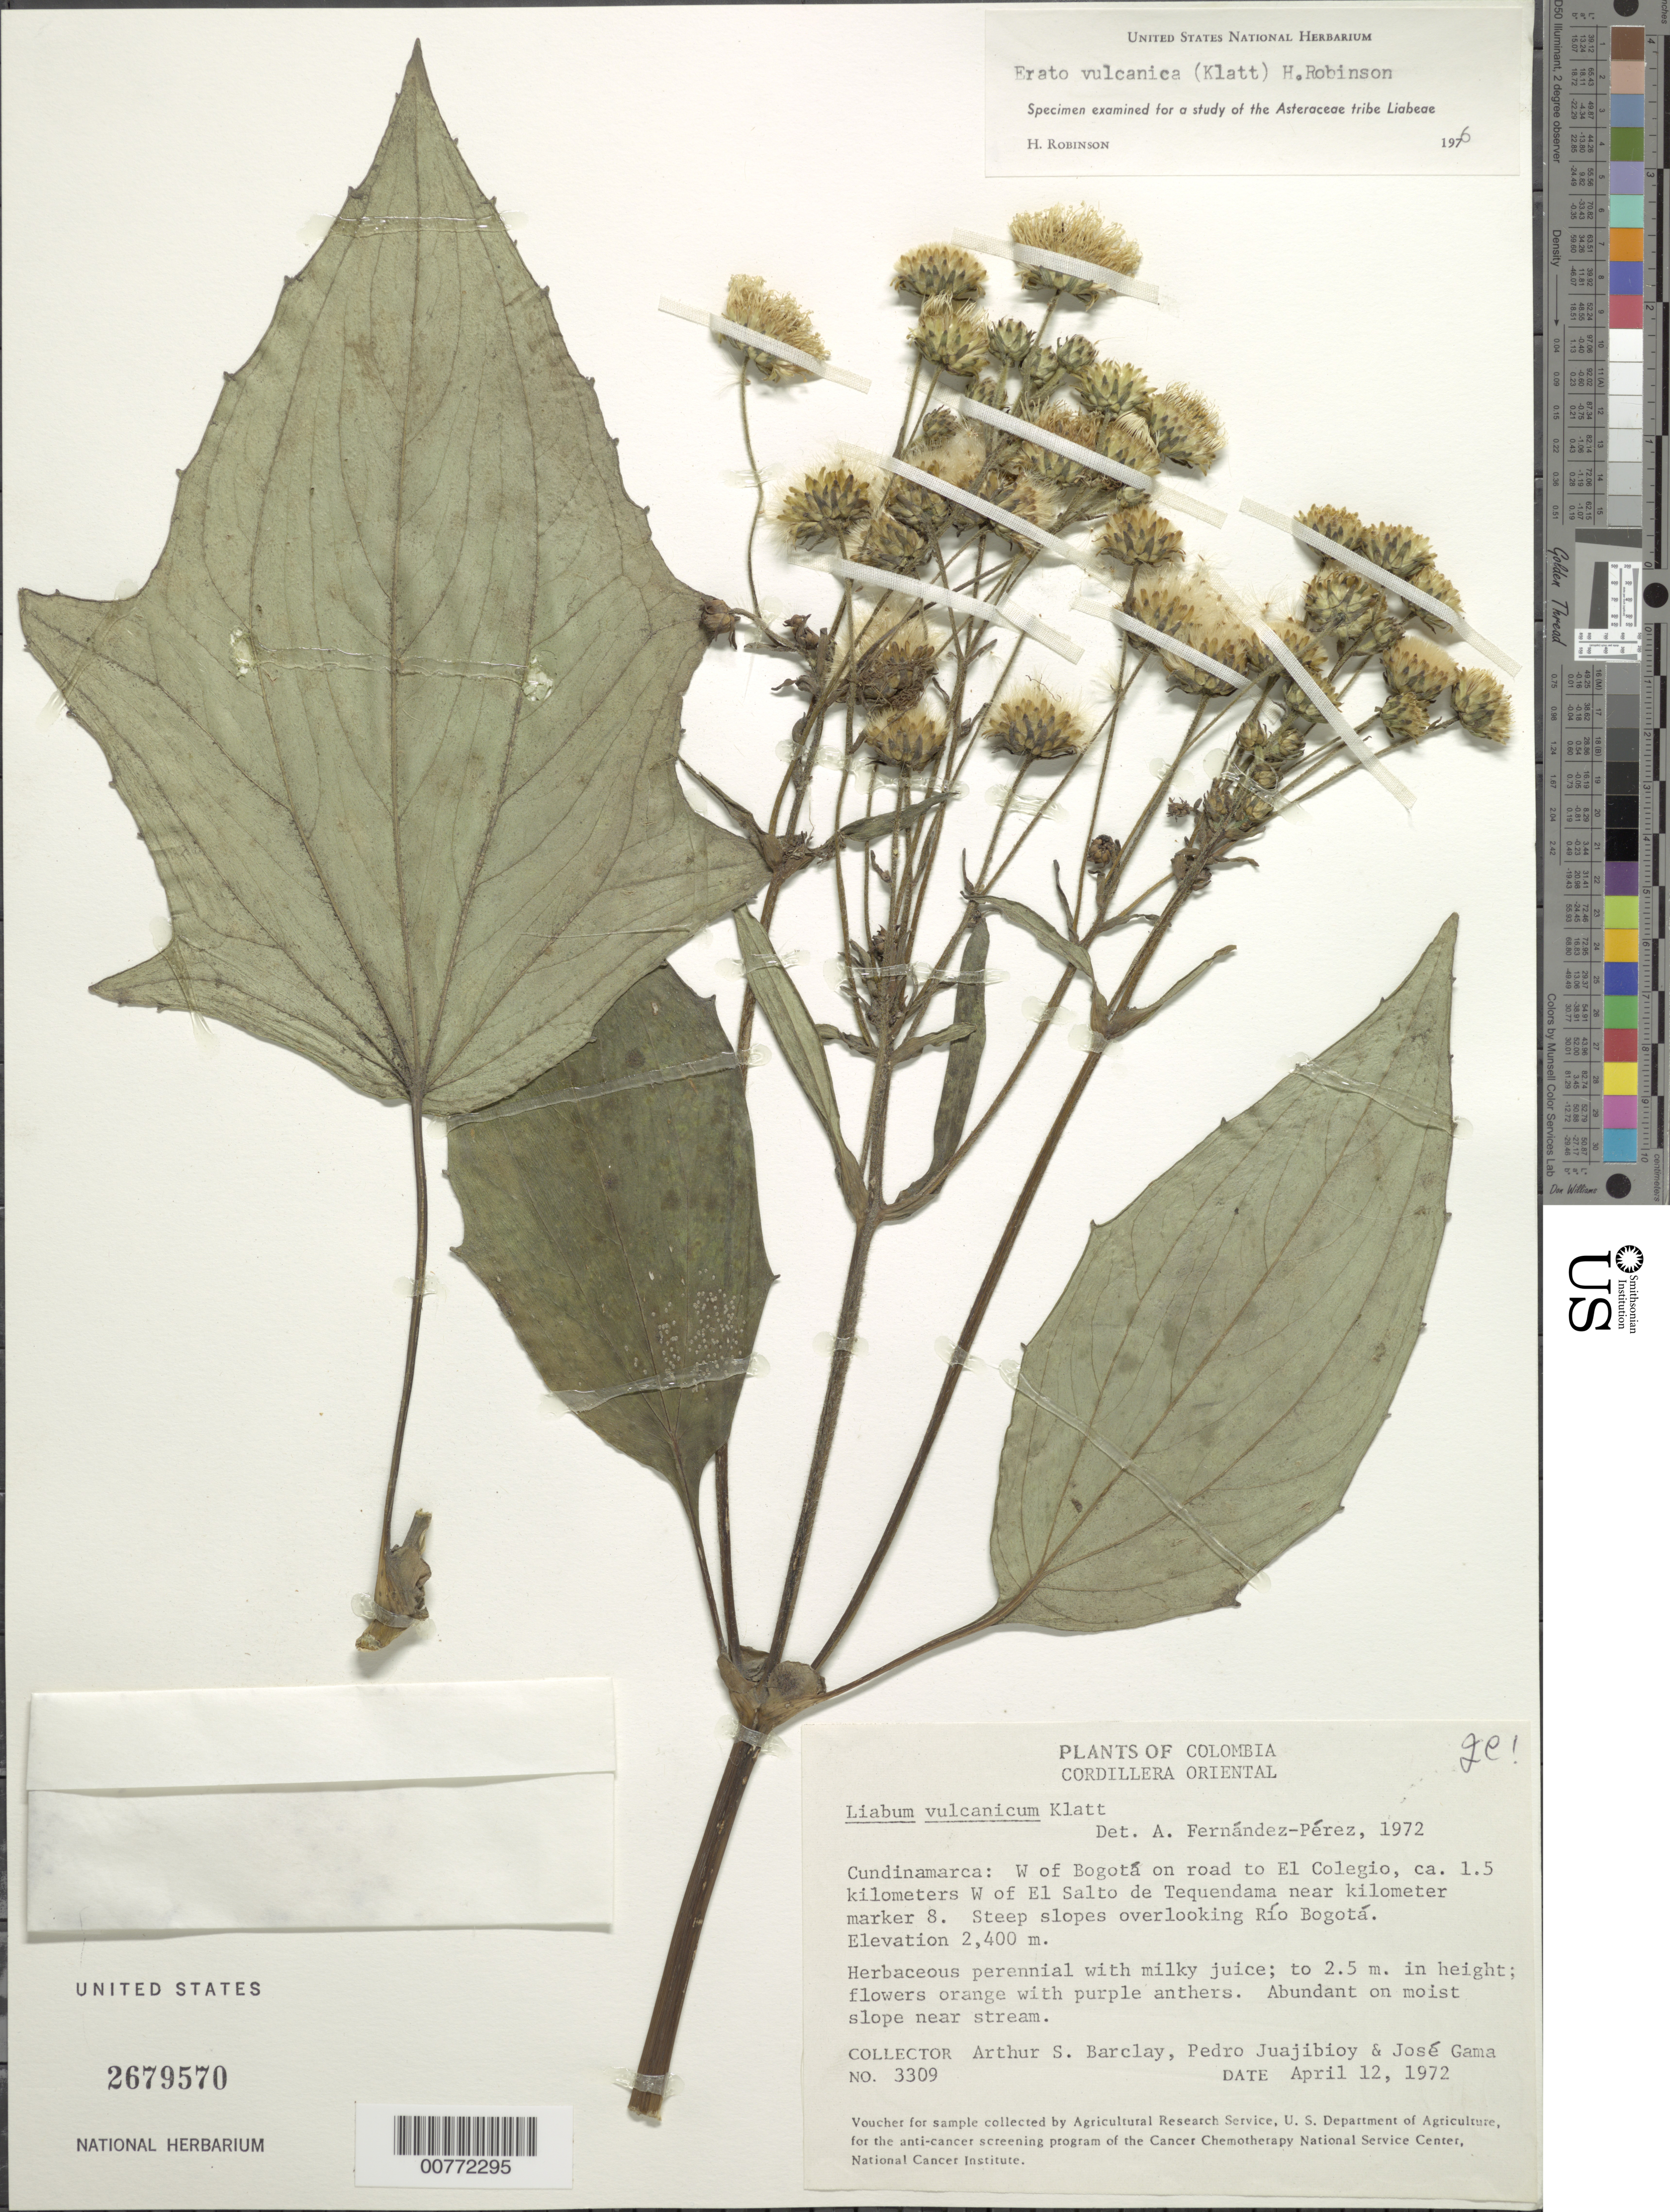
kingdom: Plantae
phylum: Tracheophyta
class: Magnoliopsida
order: Asterales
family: Asteraceae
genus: Erato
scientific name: Erato vulcanica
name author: (Klatt) H. Rob.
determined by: Robinson, Harold E., (US)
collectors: A. S. Barclay, P. Juajibioy & J. Gama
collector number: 3309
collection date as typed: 12-Apr-72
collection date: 1972-04-12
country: Colombia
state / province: Cundinamarca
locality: Bogota, W of, on road to El Colegio, ca 1.5 km W of El Salto de Tequendama near km marker 8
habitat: Steep slopes overlooking Rio Bogota, on moist slope near stream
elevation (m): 2400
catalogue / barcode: US 2679570